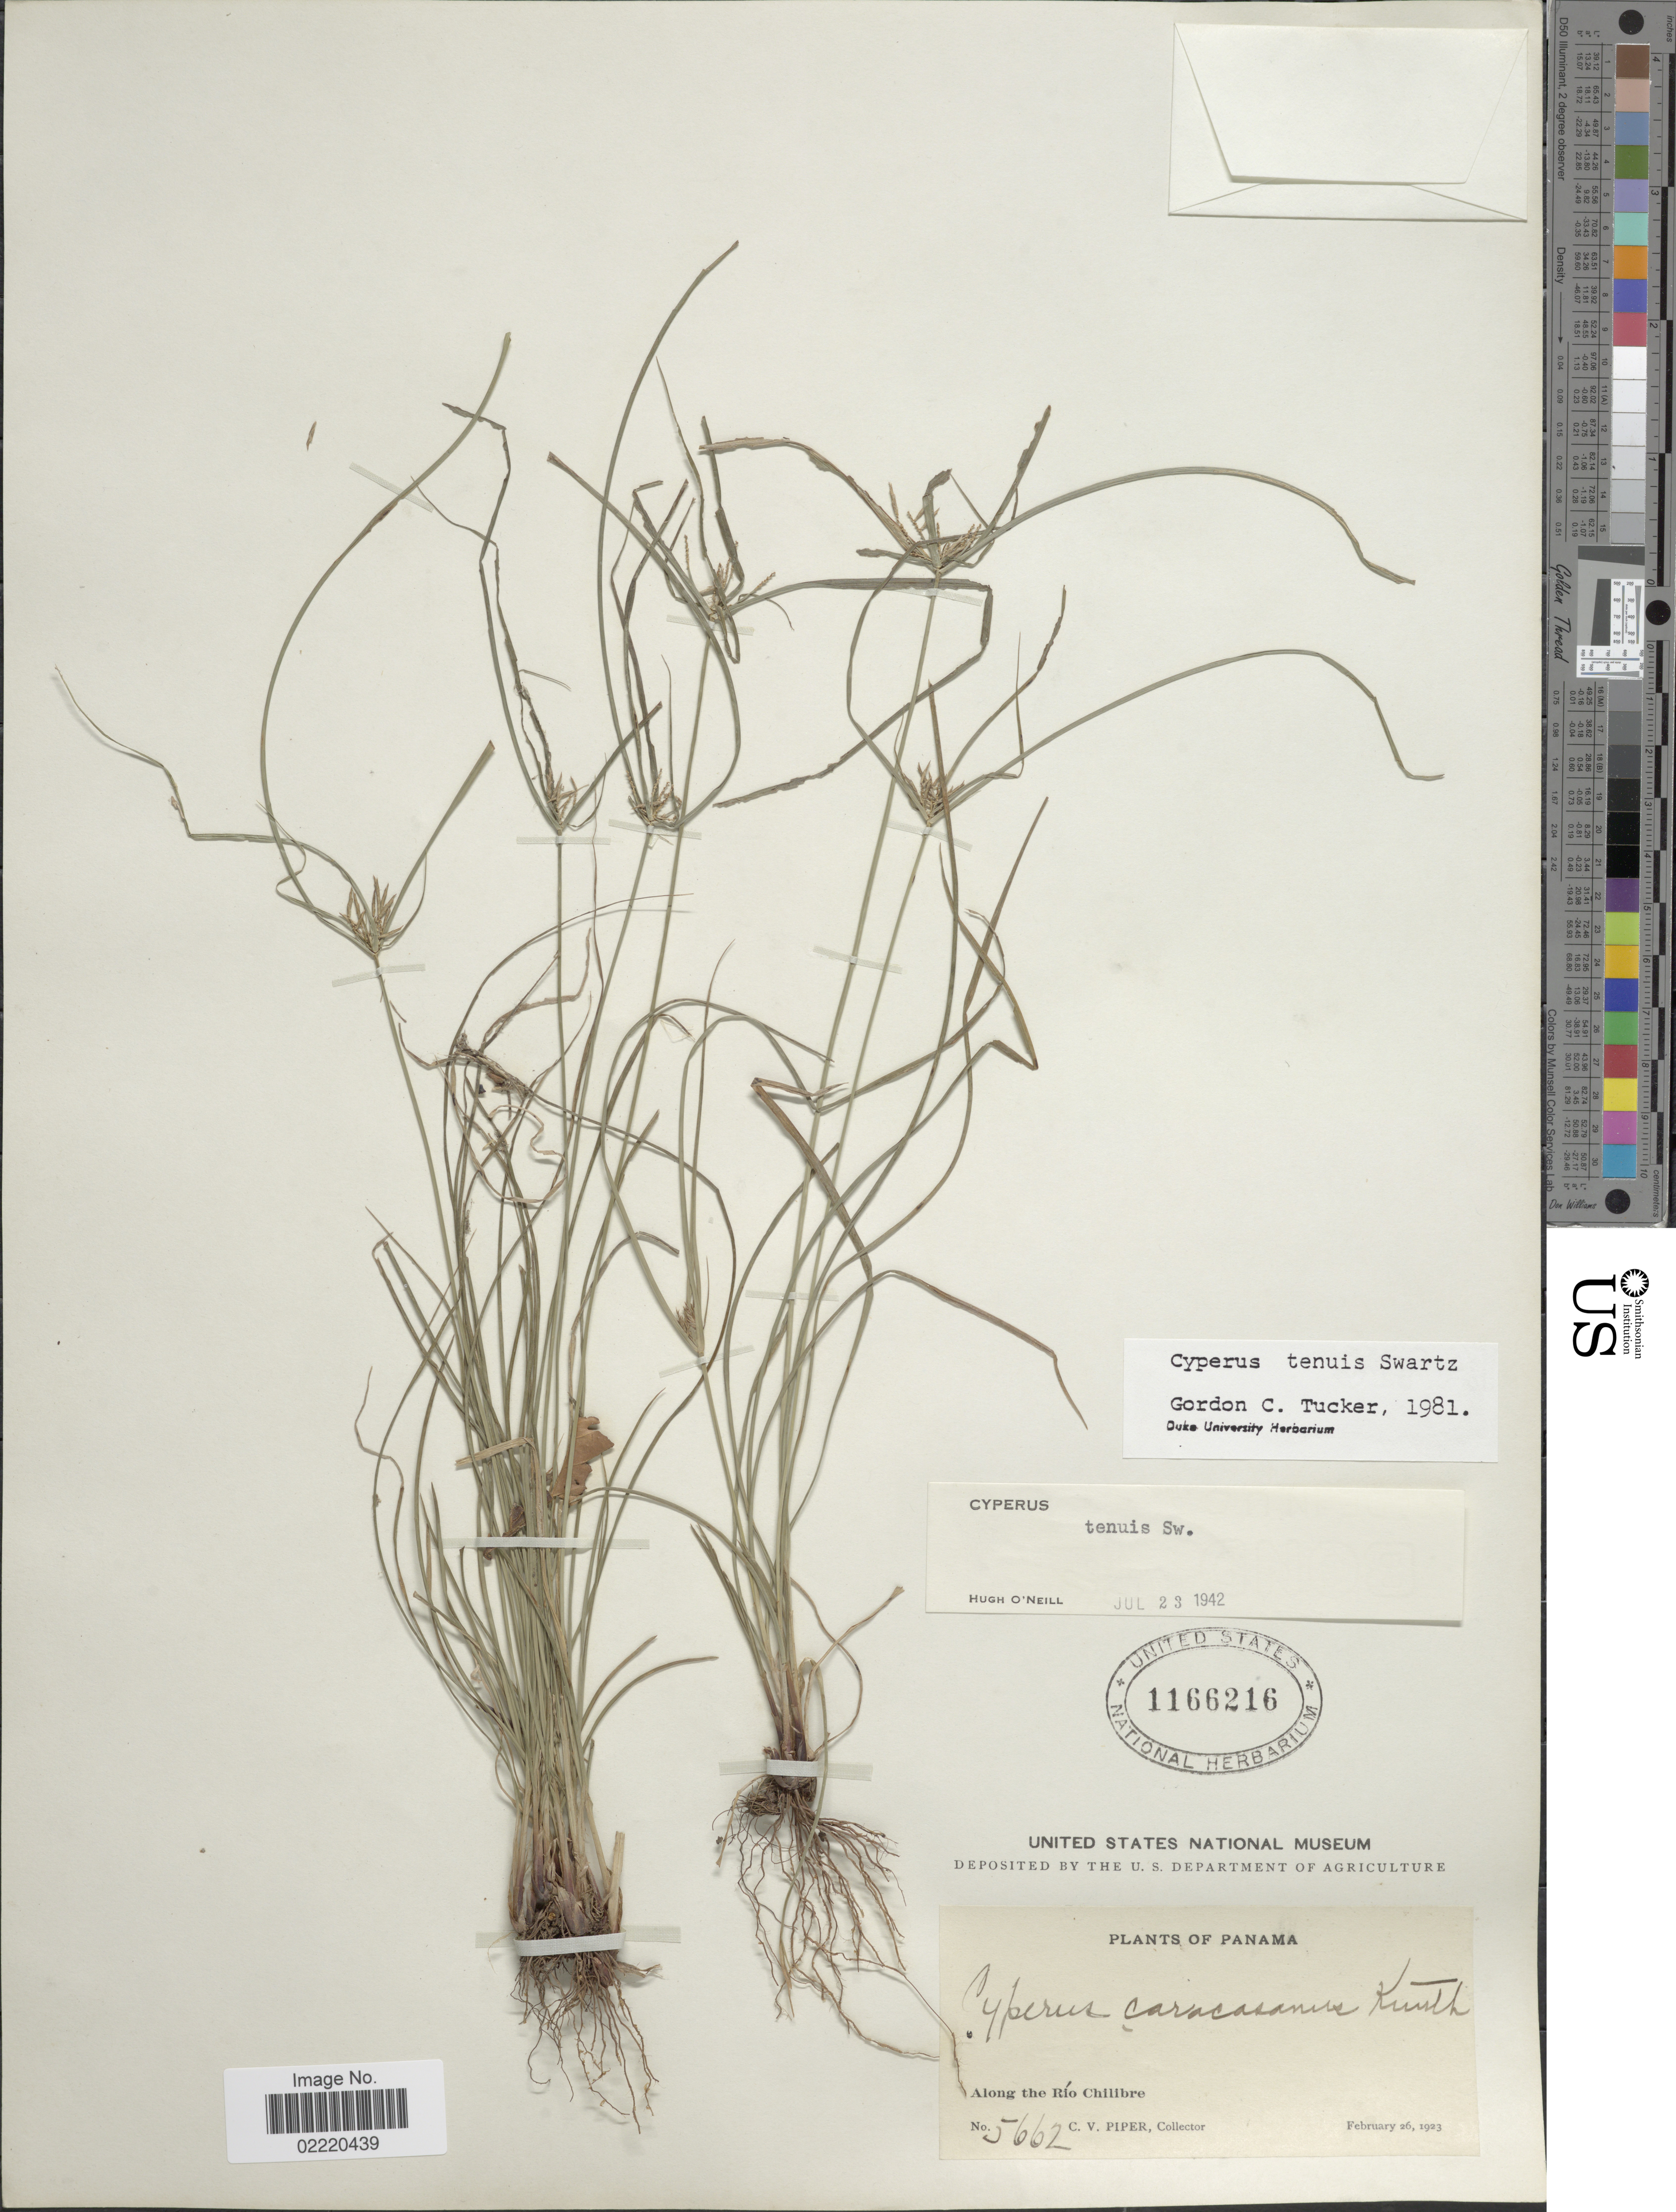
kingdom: Plantae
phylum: Tracheophyta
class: Liliopsida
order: Poales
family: Cyperaceae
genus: Cyperus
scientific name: Cyperus tenuis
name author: Sw.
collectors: C. V. Piper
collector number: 5662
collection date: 1923-02-26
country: Panama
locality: Along the Rio Chilbre.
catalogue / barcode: US 1166216